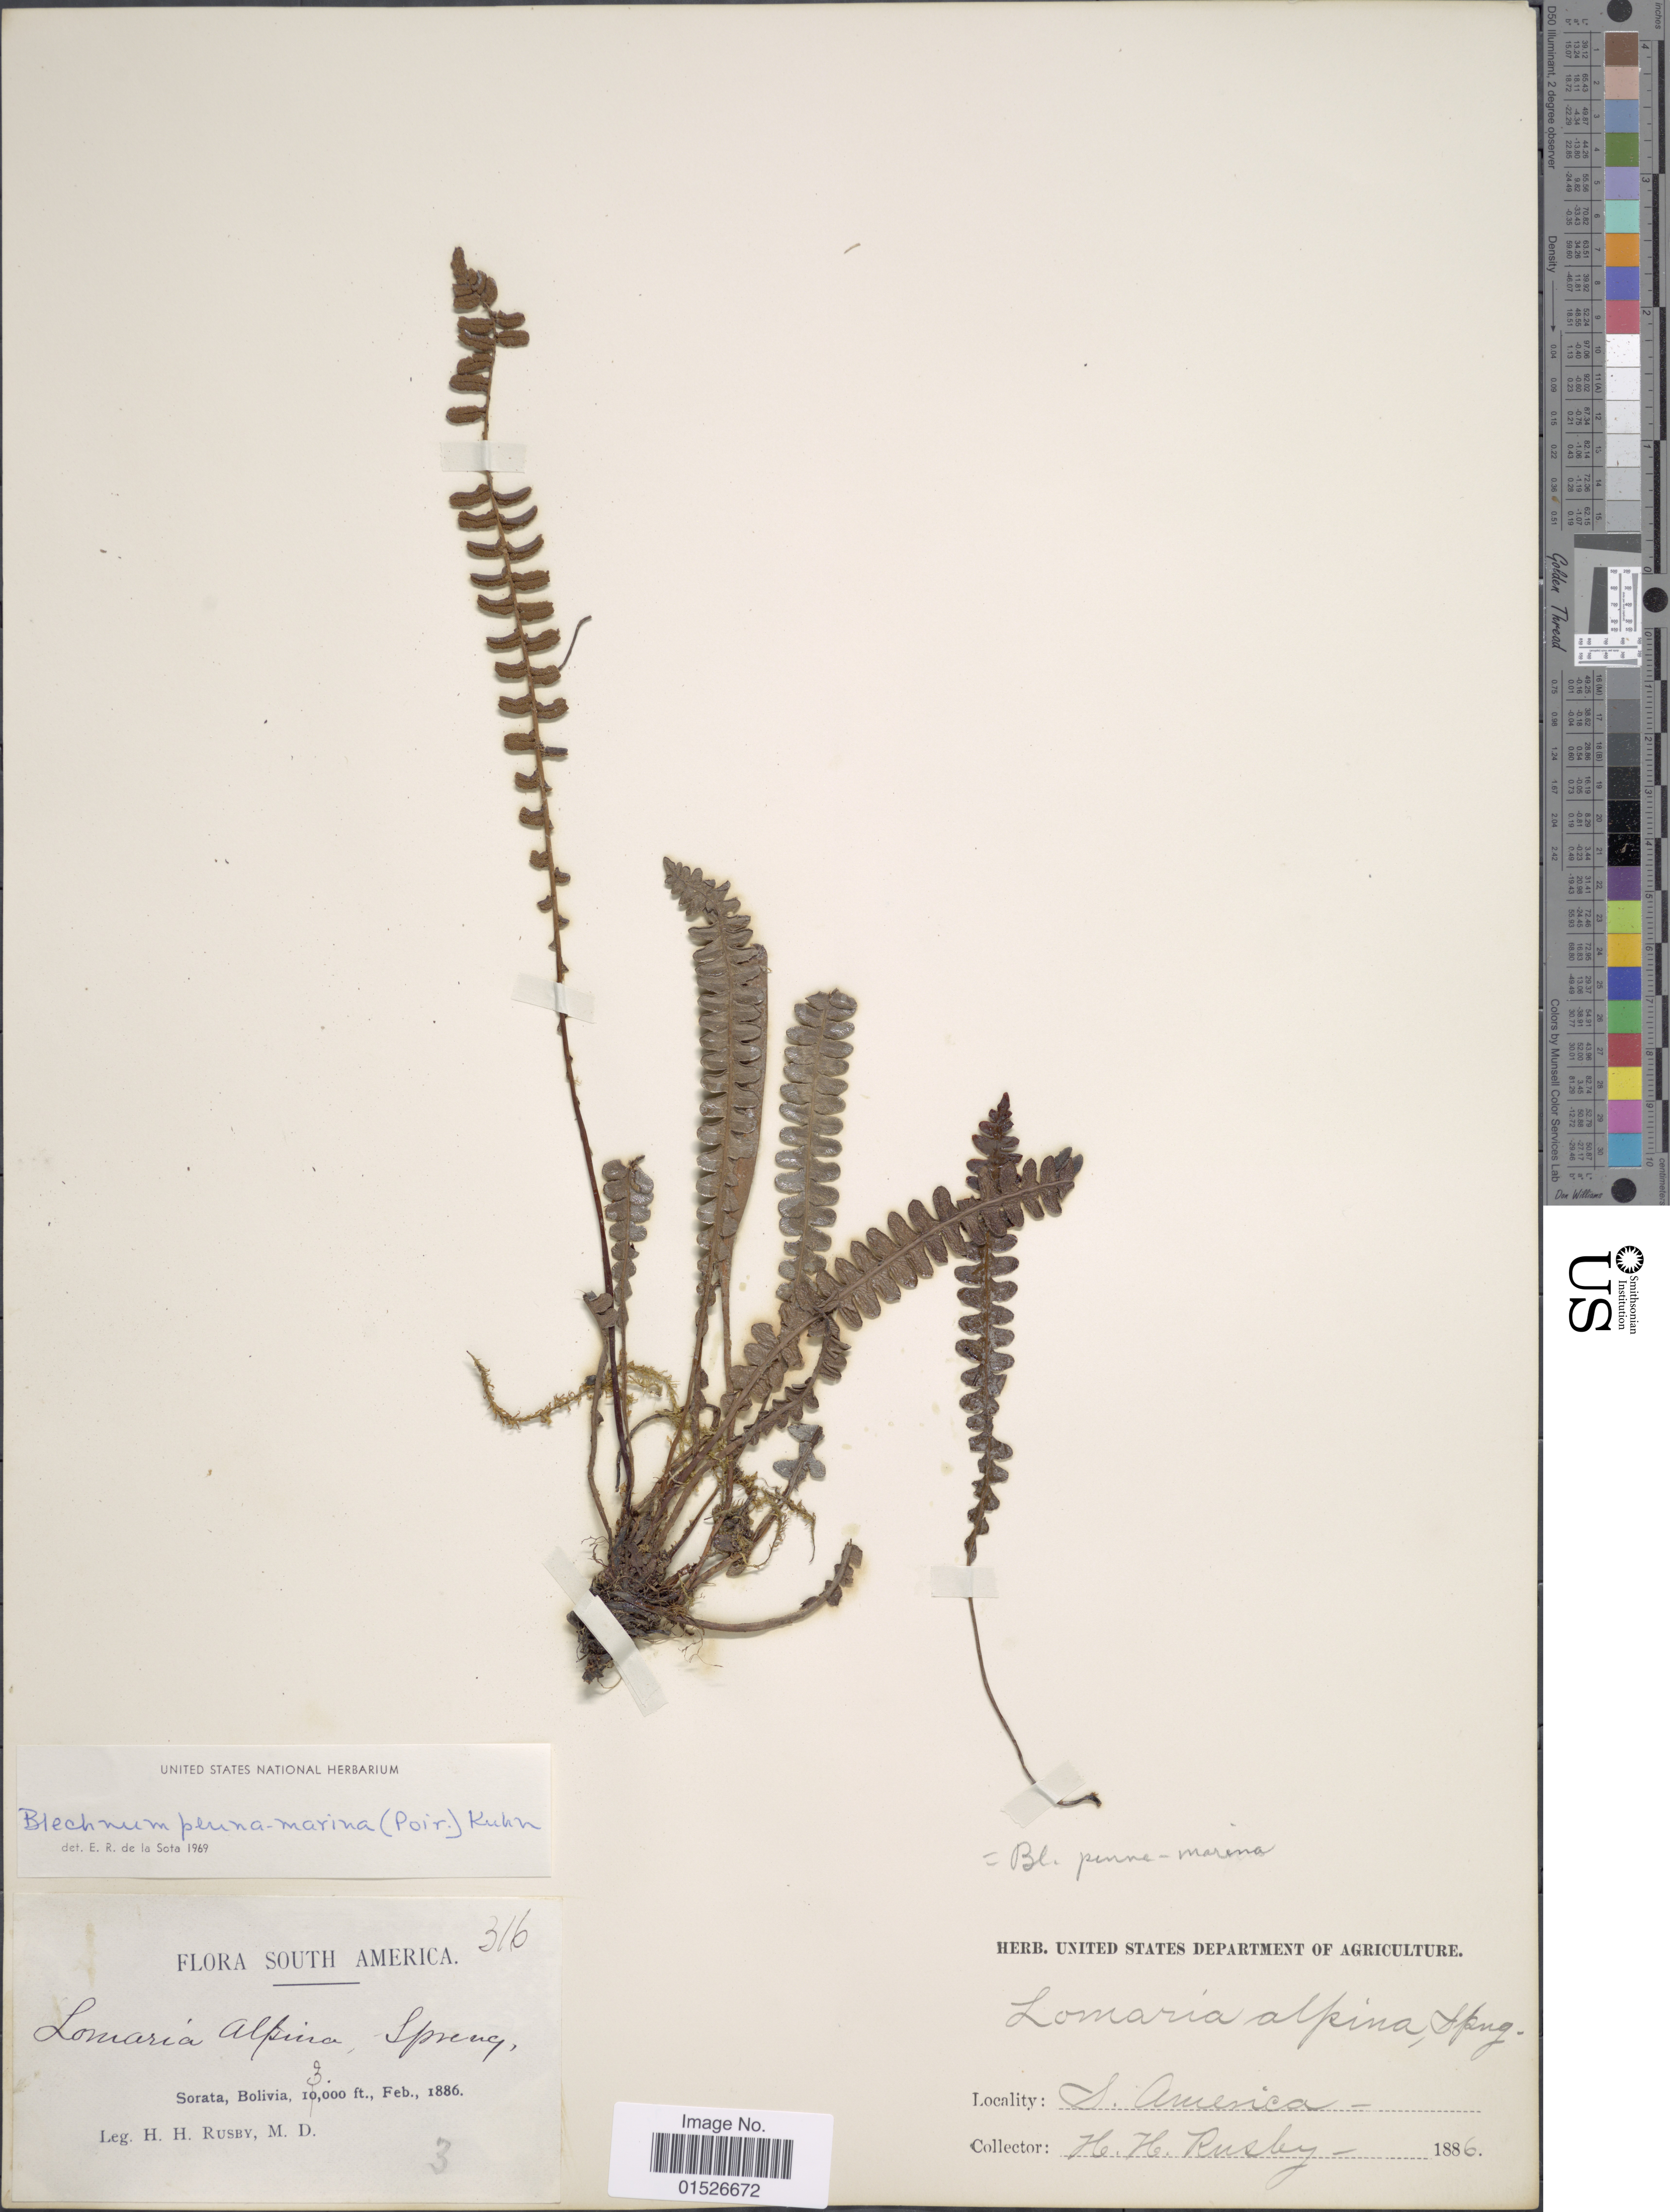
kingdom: Plantae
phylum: Tracheophyta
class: Polypodiopsida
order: Polypodiales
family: Blechnaceae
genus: Blechnum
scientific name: Blechnum penna-marina subsp. bolivianum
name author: Rosenst. ex Looser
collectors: H. H. Rusby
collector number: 316/3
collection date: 1886-02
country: Bolivia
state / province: La Páz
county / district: Larecaja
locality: Sorata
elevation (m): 3962